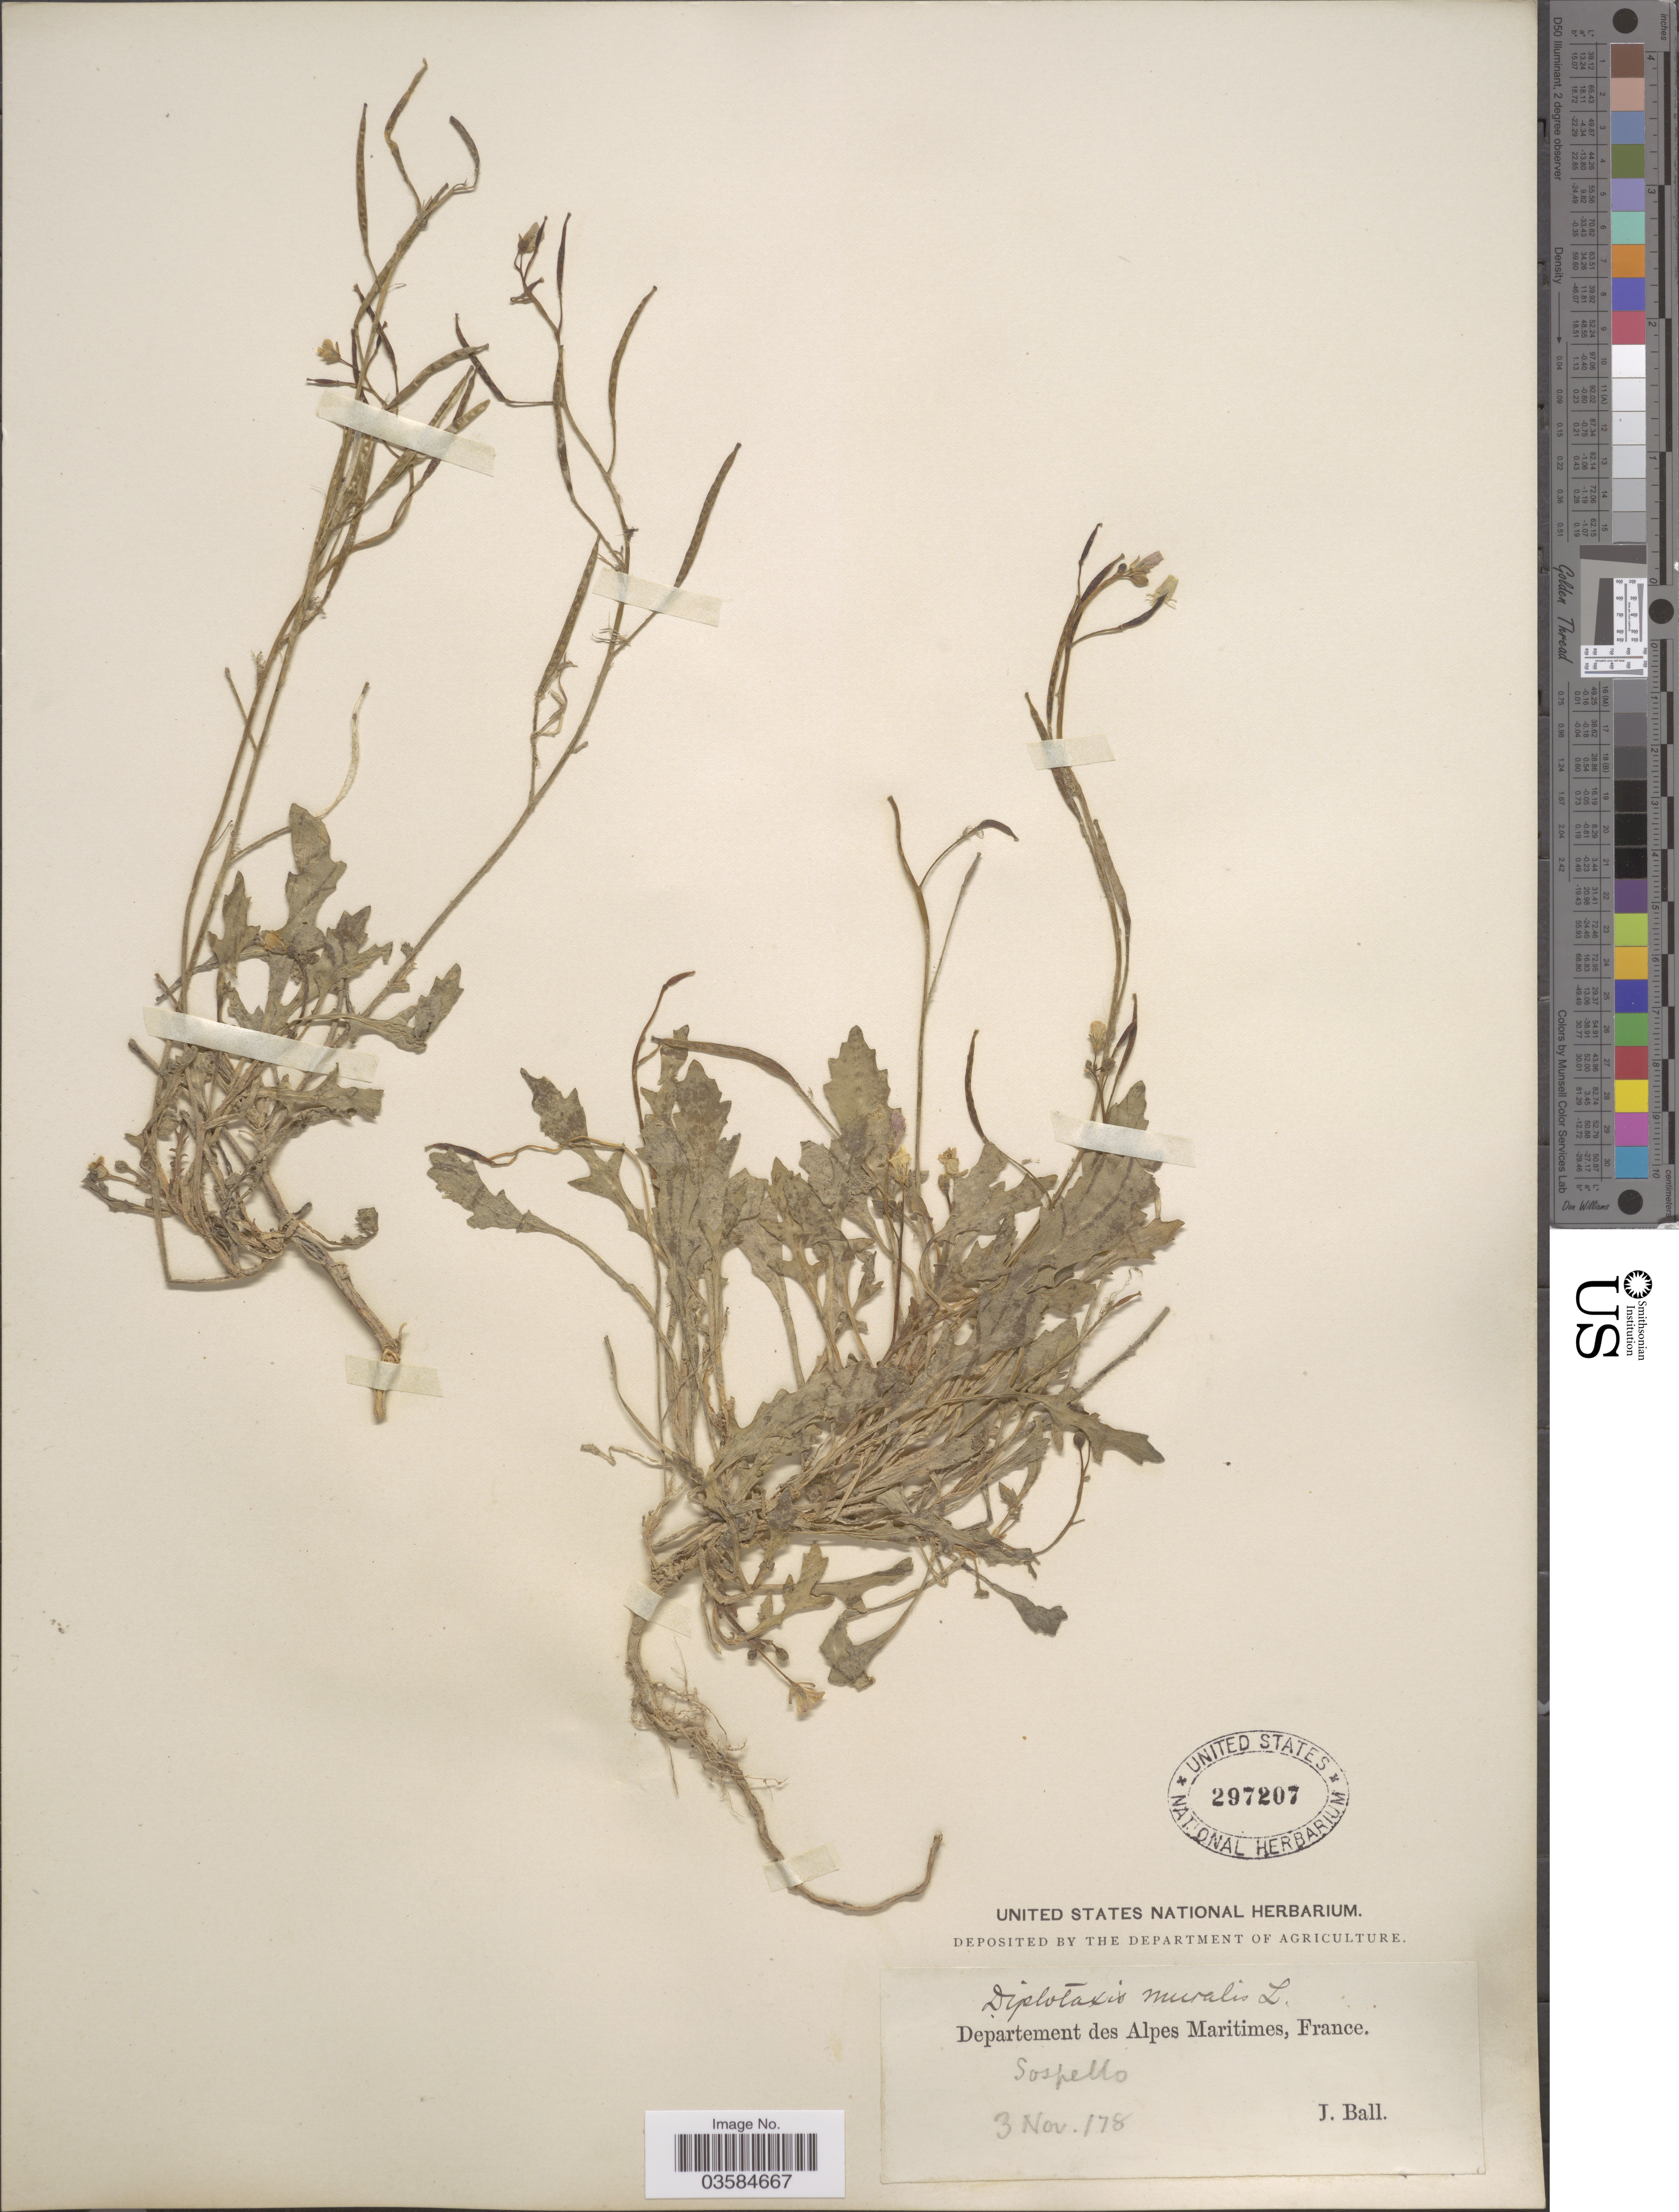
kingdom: Plantae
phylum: Tracheophyta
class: Magnoliopsida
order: Brassicales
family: Brassicaceae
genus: Diplotaxis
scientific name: Diplotaxis muralis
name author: (L.) DC.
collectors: J. Ball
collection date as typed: Transcribed d/m/y: 3/11/78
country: France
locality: Department des Alpes Maritimes. Sospello [unsure placement]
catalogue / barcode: US 297207